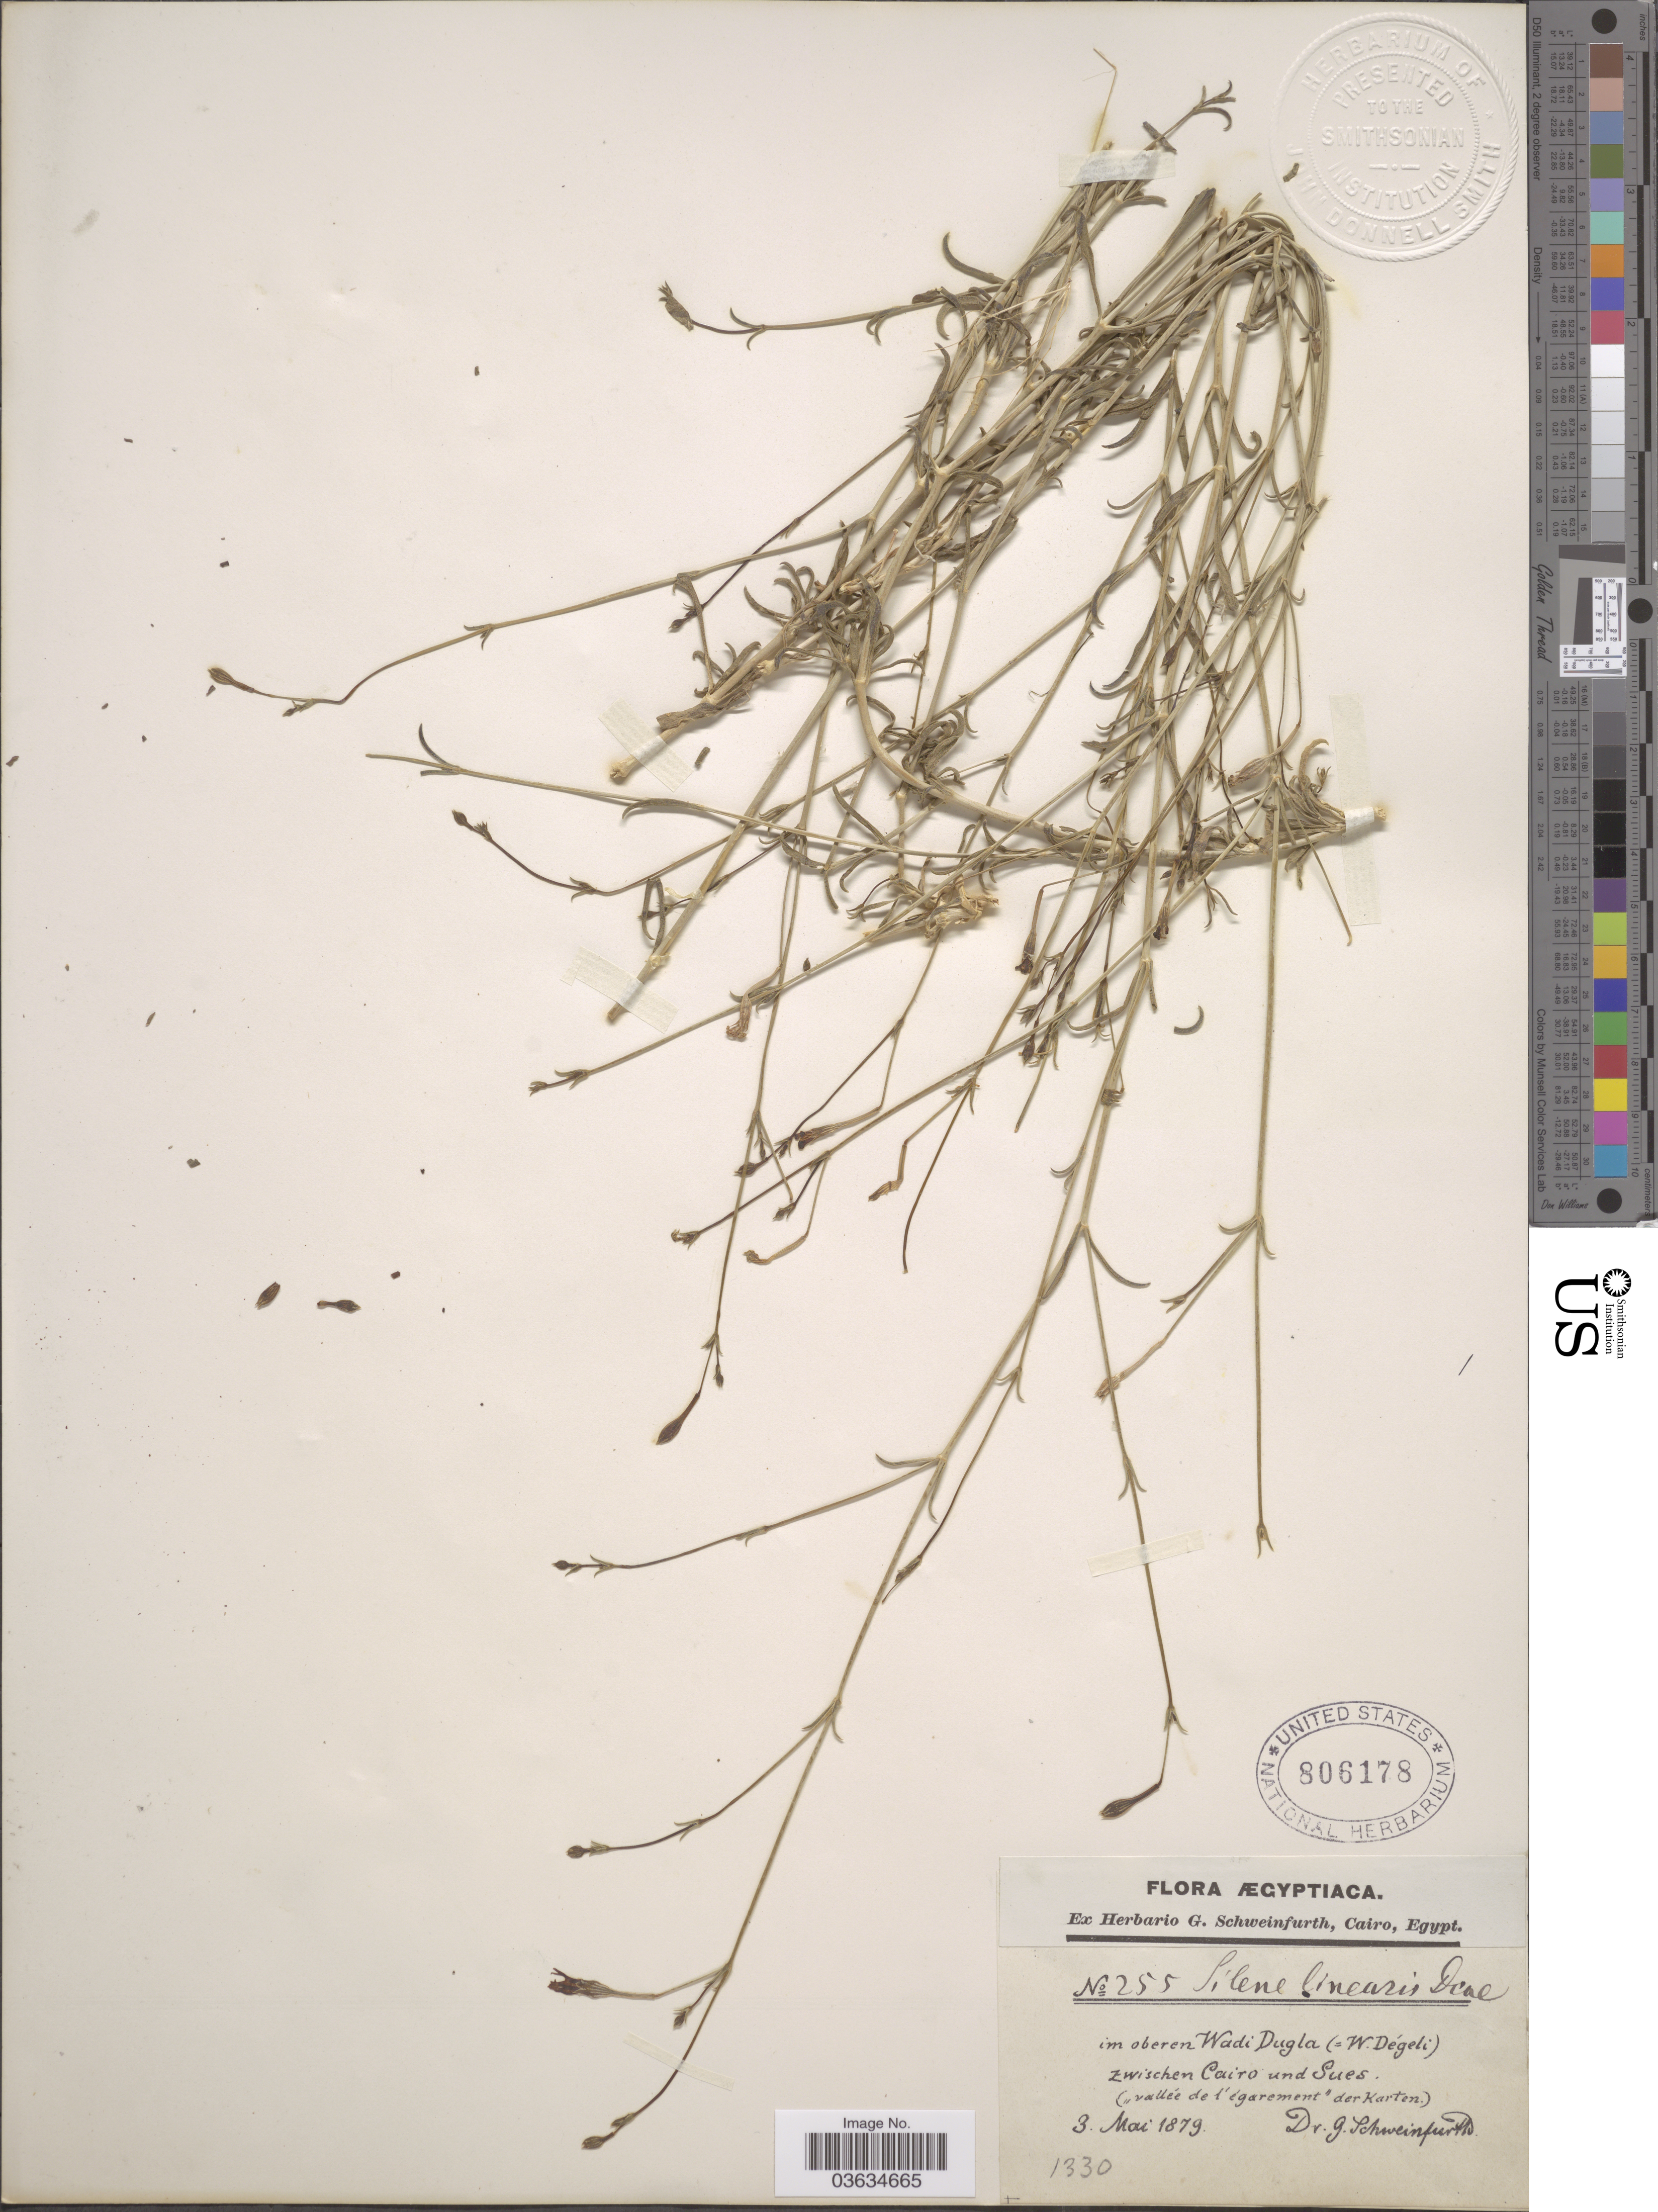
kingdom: Plantae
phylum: Tracheophyta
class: Magnoliopsida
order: Caryophyllales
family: Caryophyllaceae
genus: Silene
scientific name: Silene linearis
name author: Decne.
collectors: G. A. Schweinfurth (herbarium)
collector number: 255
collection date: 1879-05-03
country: Egypt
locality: Ægyptiaca. Im oberen Wadi Dugla (=W. Dégeli) zwischen Cairo und Sues. ("vallée de l'égarement" der Karten).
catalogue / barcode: US 806178